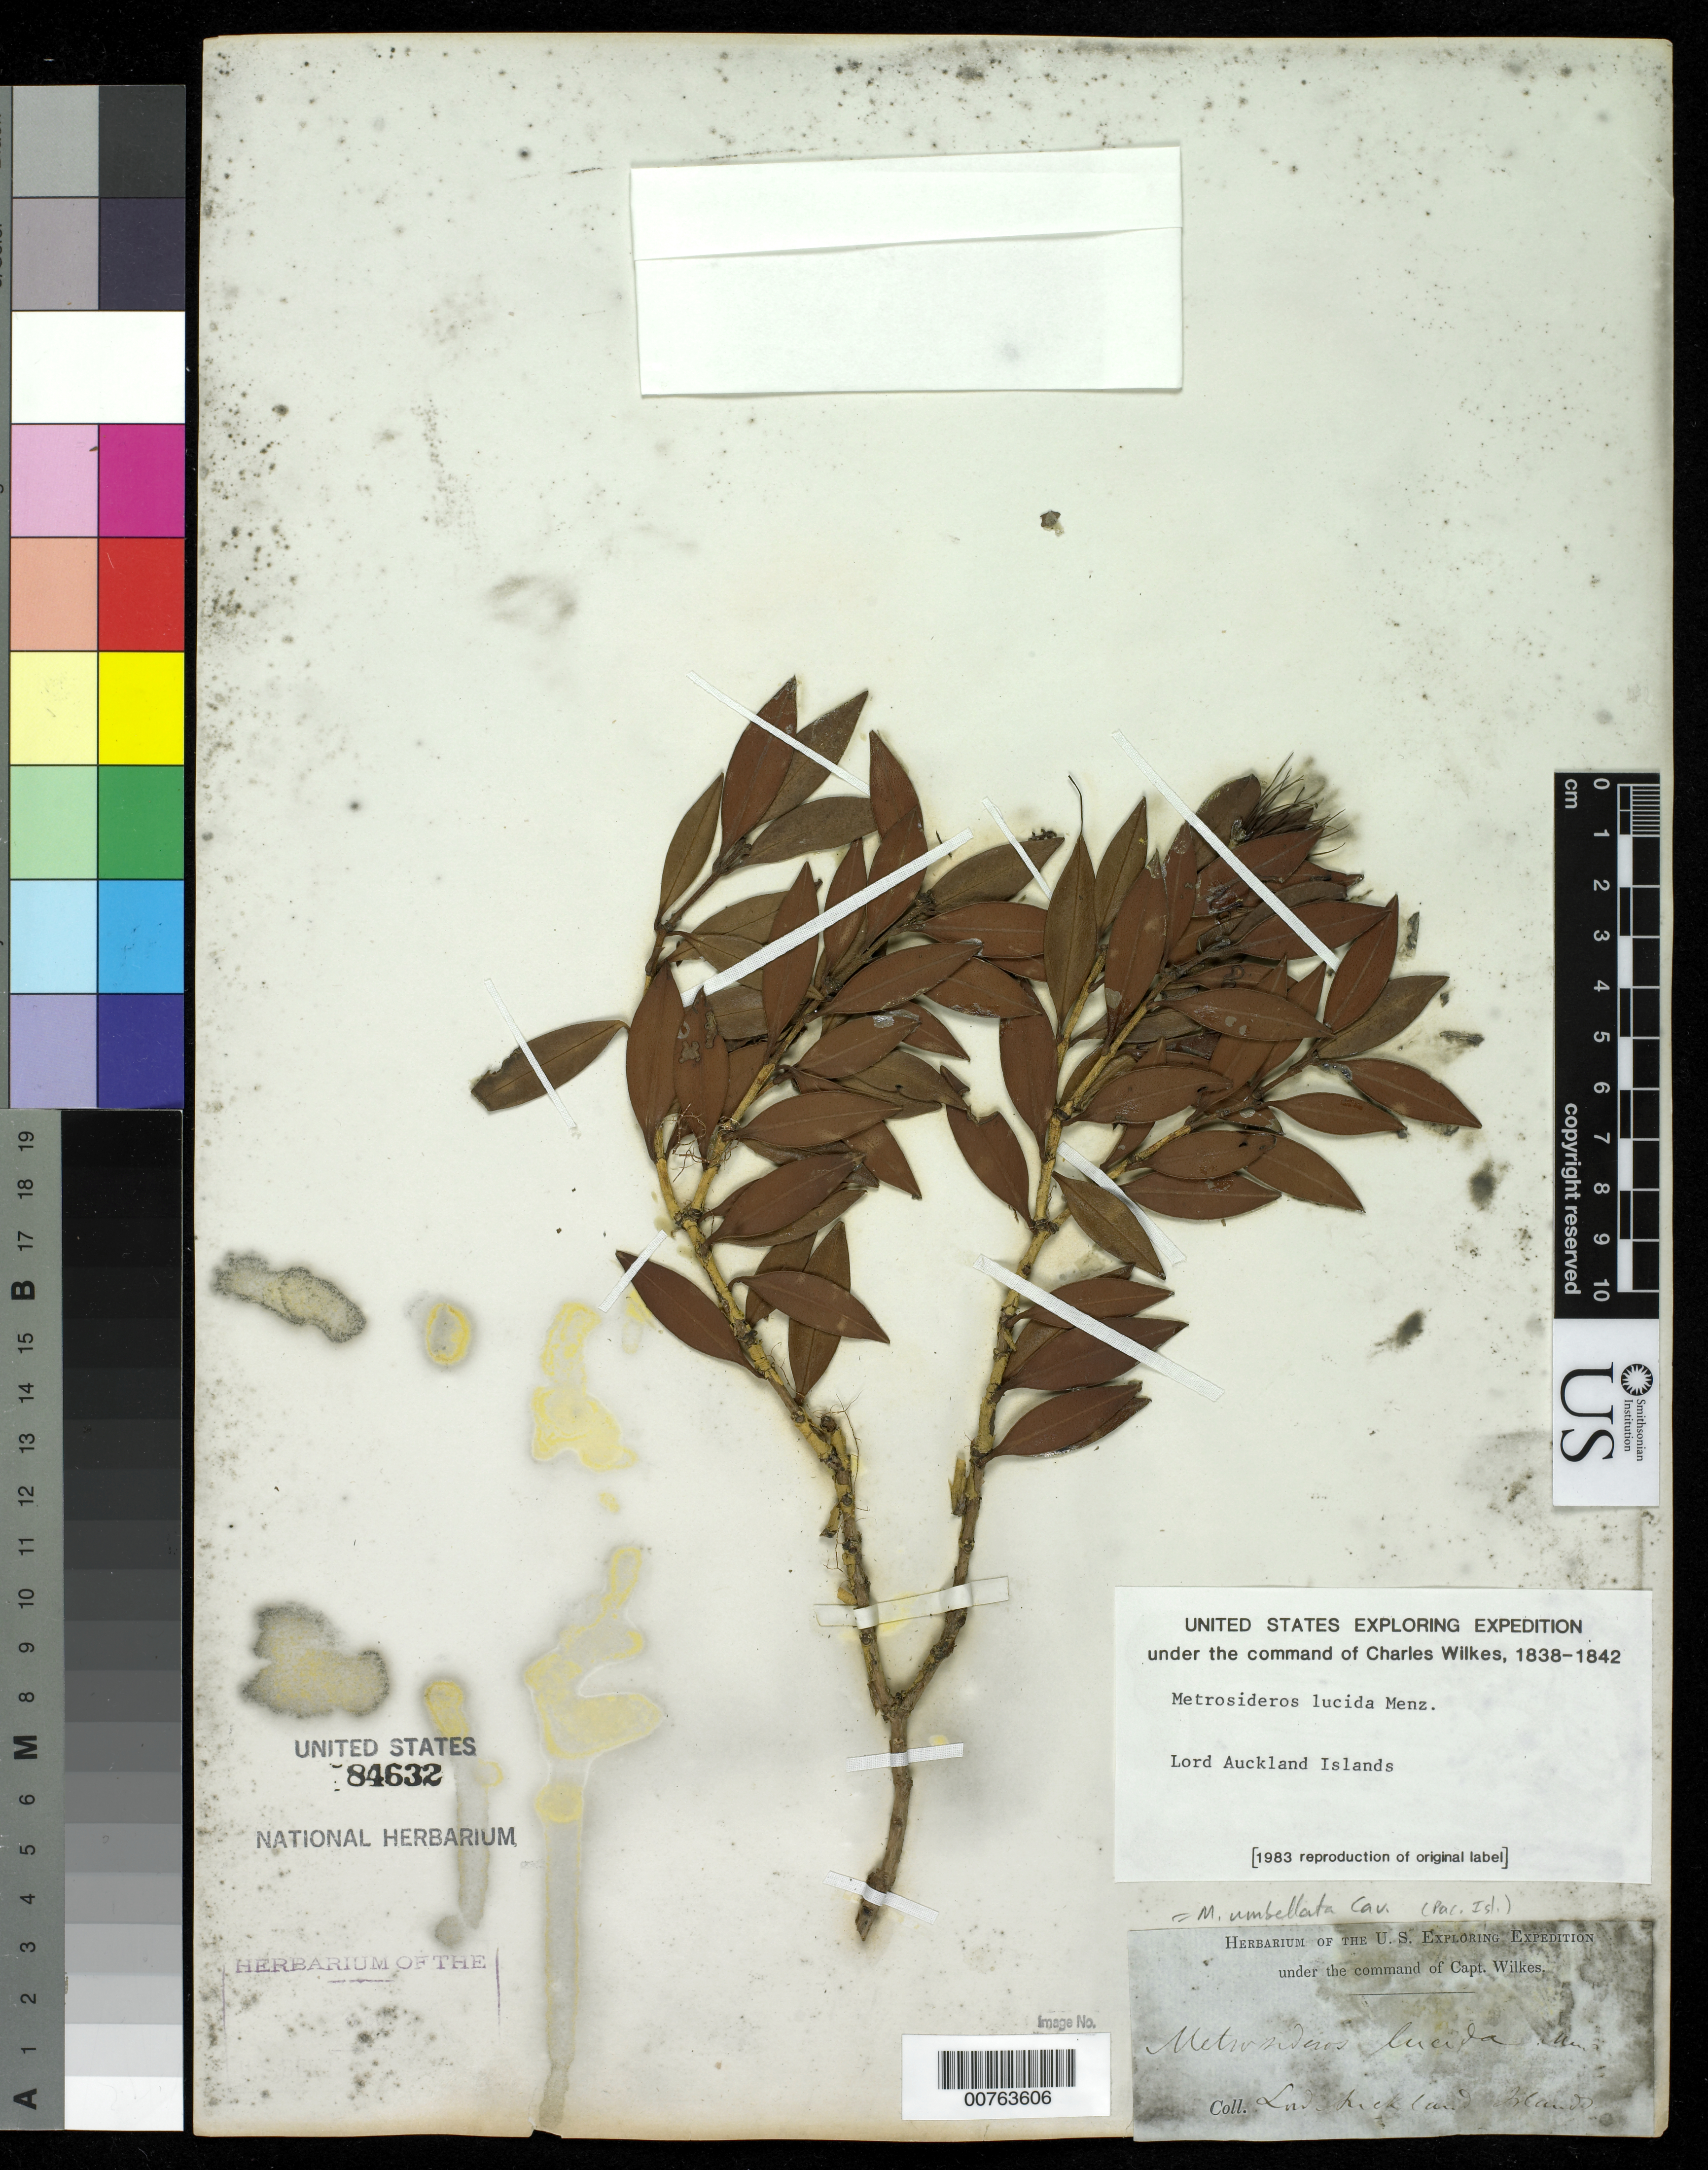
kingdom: Plantae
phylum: Tracheophyta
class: Magnoliopsida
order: Myrtales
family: Myrtaceae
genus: Metrosideros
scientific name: Metrosideros umbellata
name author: Cav.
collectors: Wilkes Explor. Exped.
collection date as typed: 1838 to -- --- 1842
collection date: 1838/1842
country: New Zealand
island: Lord Auckland Island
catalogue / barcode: US 84632